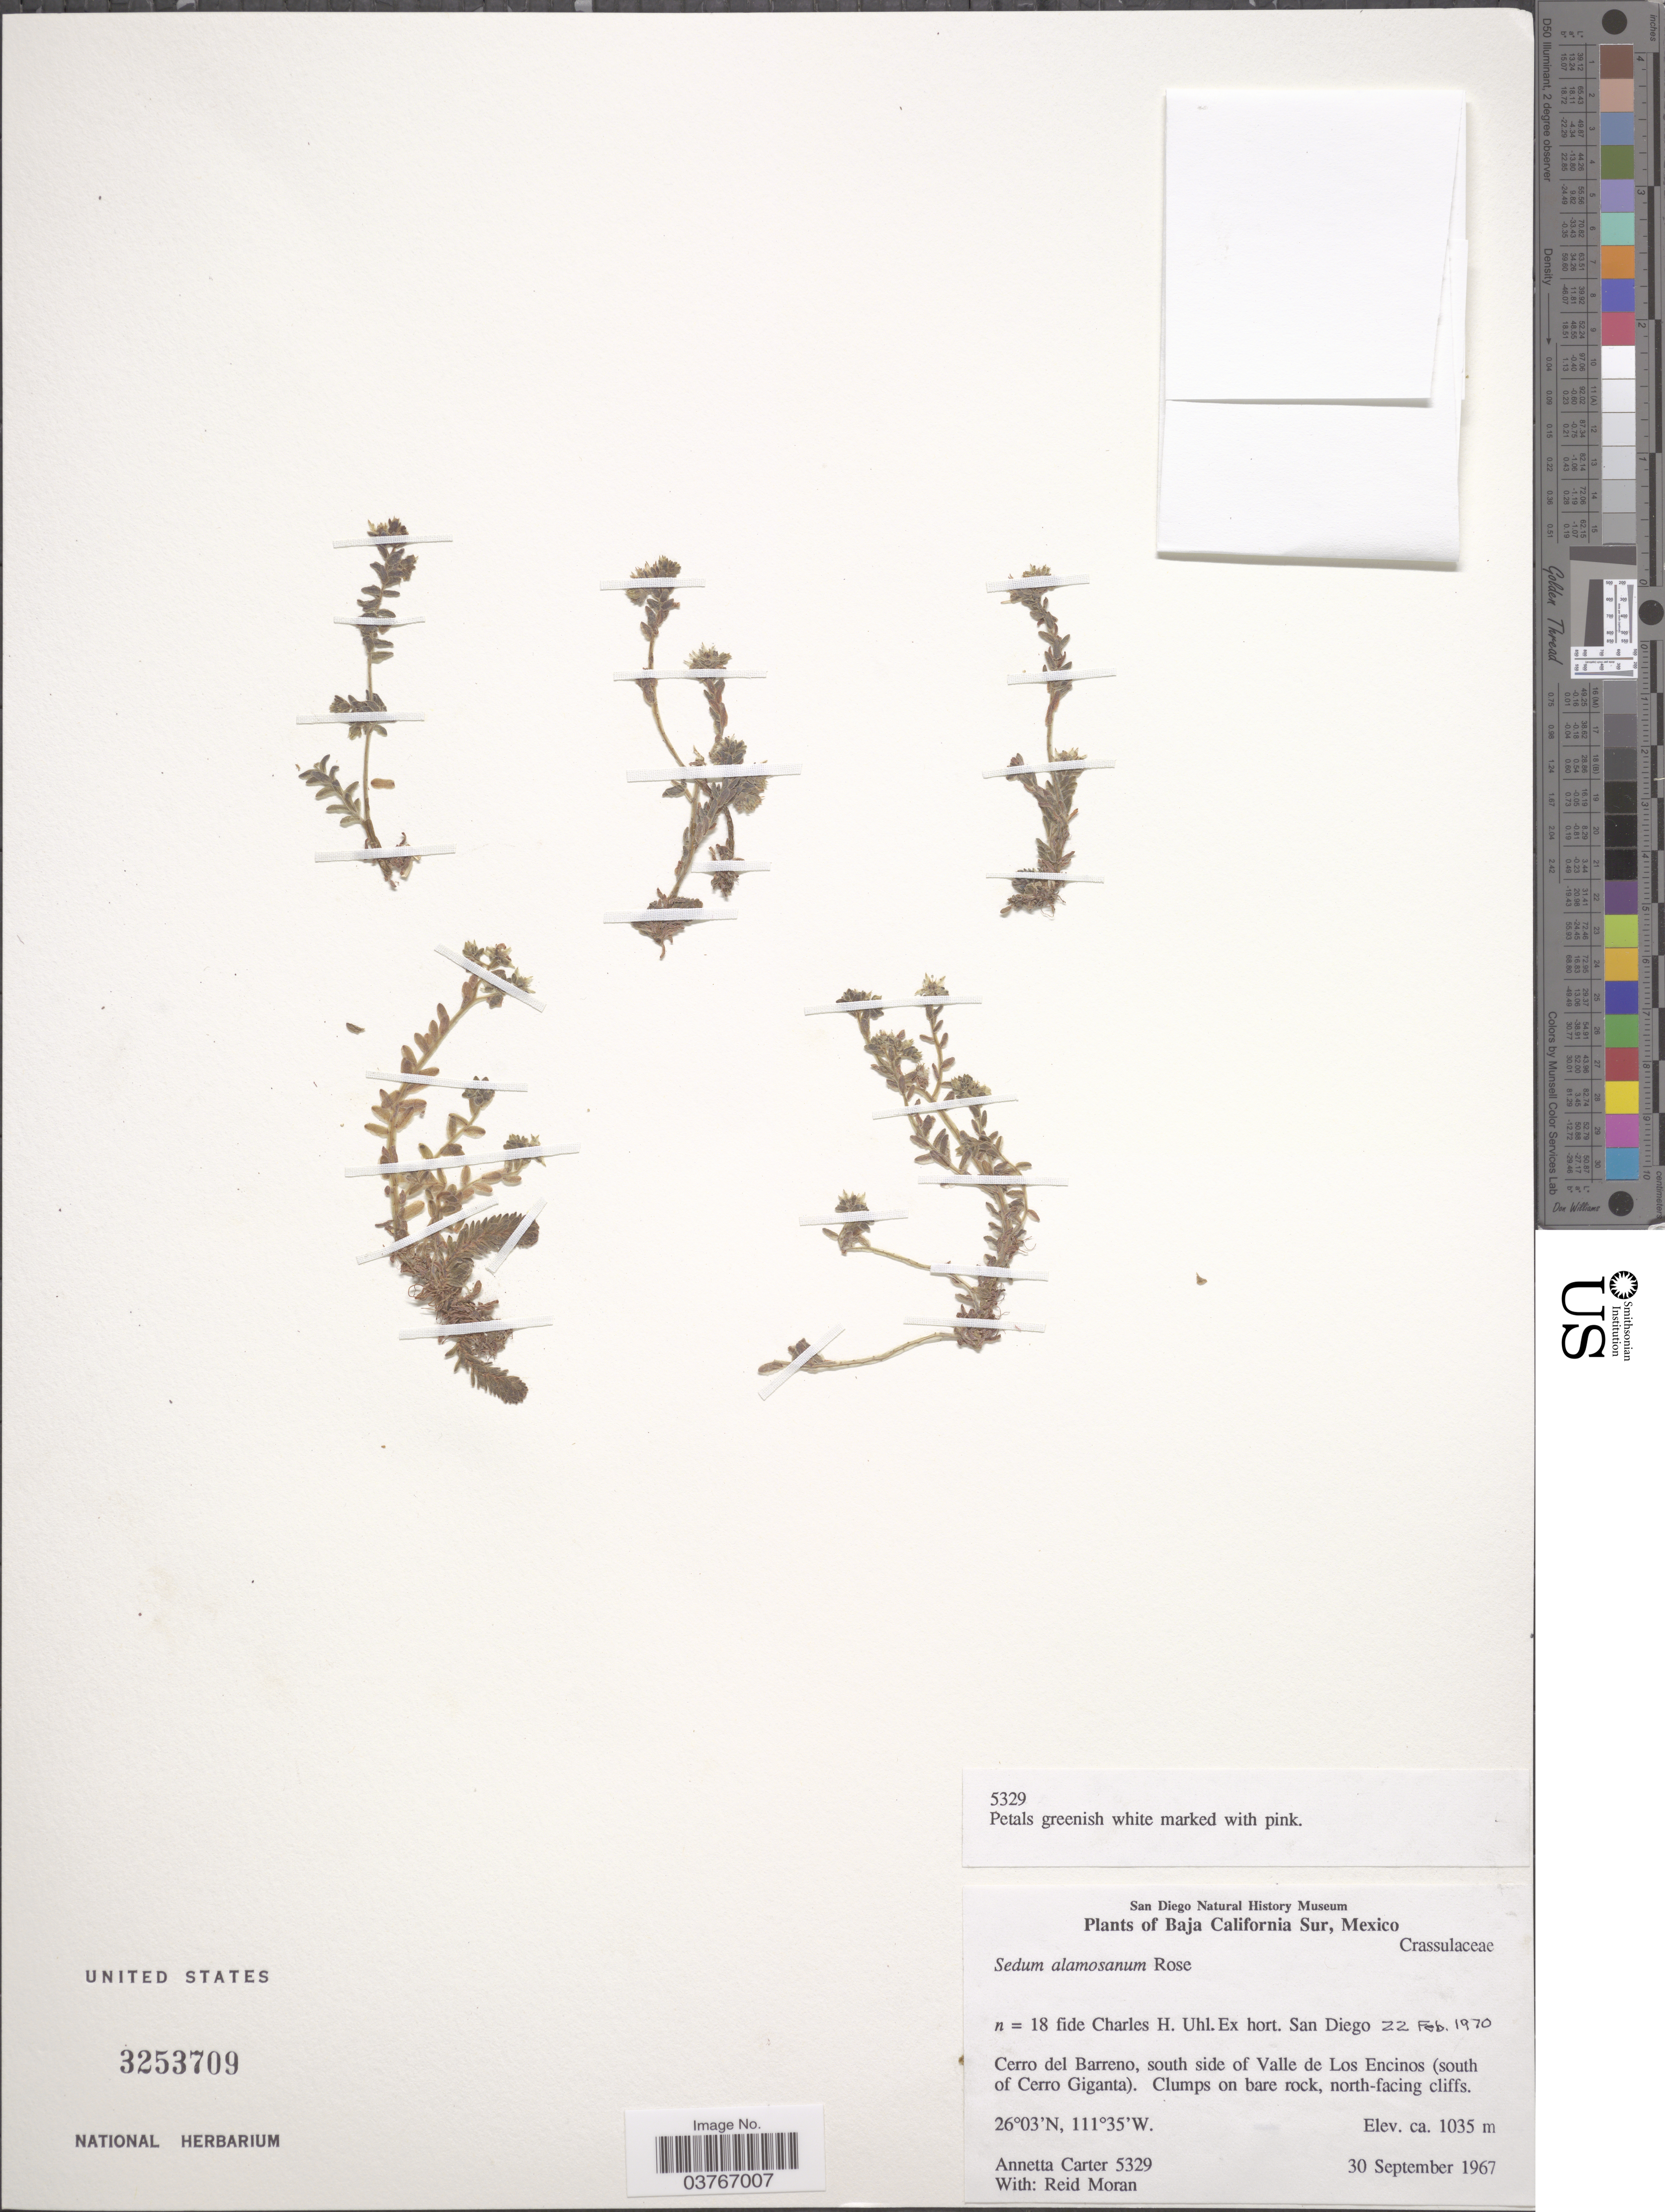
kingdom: Plantae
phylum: Tracheophyta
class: Magnoliopsida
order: Saxifragales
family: Crassulaceae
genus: Sedum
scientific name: Sedum alamosanum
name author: S. Watson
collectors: A. Carter & R. Moran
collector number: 5329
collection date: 1967-09-30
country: Mexico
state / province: Baja California Sur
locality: Cerro del Barreno, south side of Valle de Los Encinos (south of Cerro Giganta). Clumps on bare rock, north-facing cliffs.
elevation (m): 1035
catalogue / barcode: US 3253709